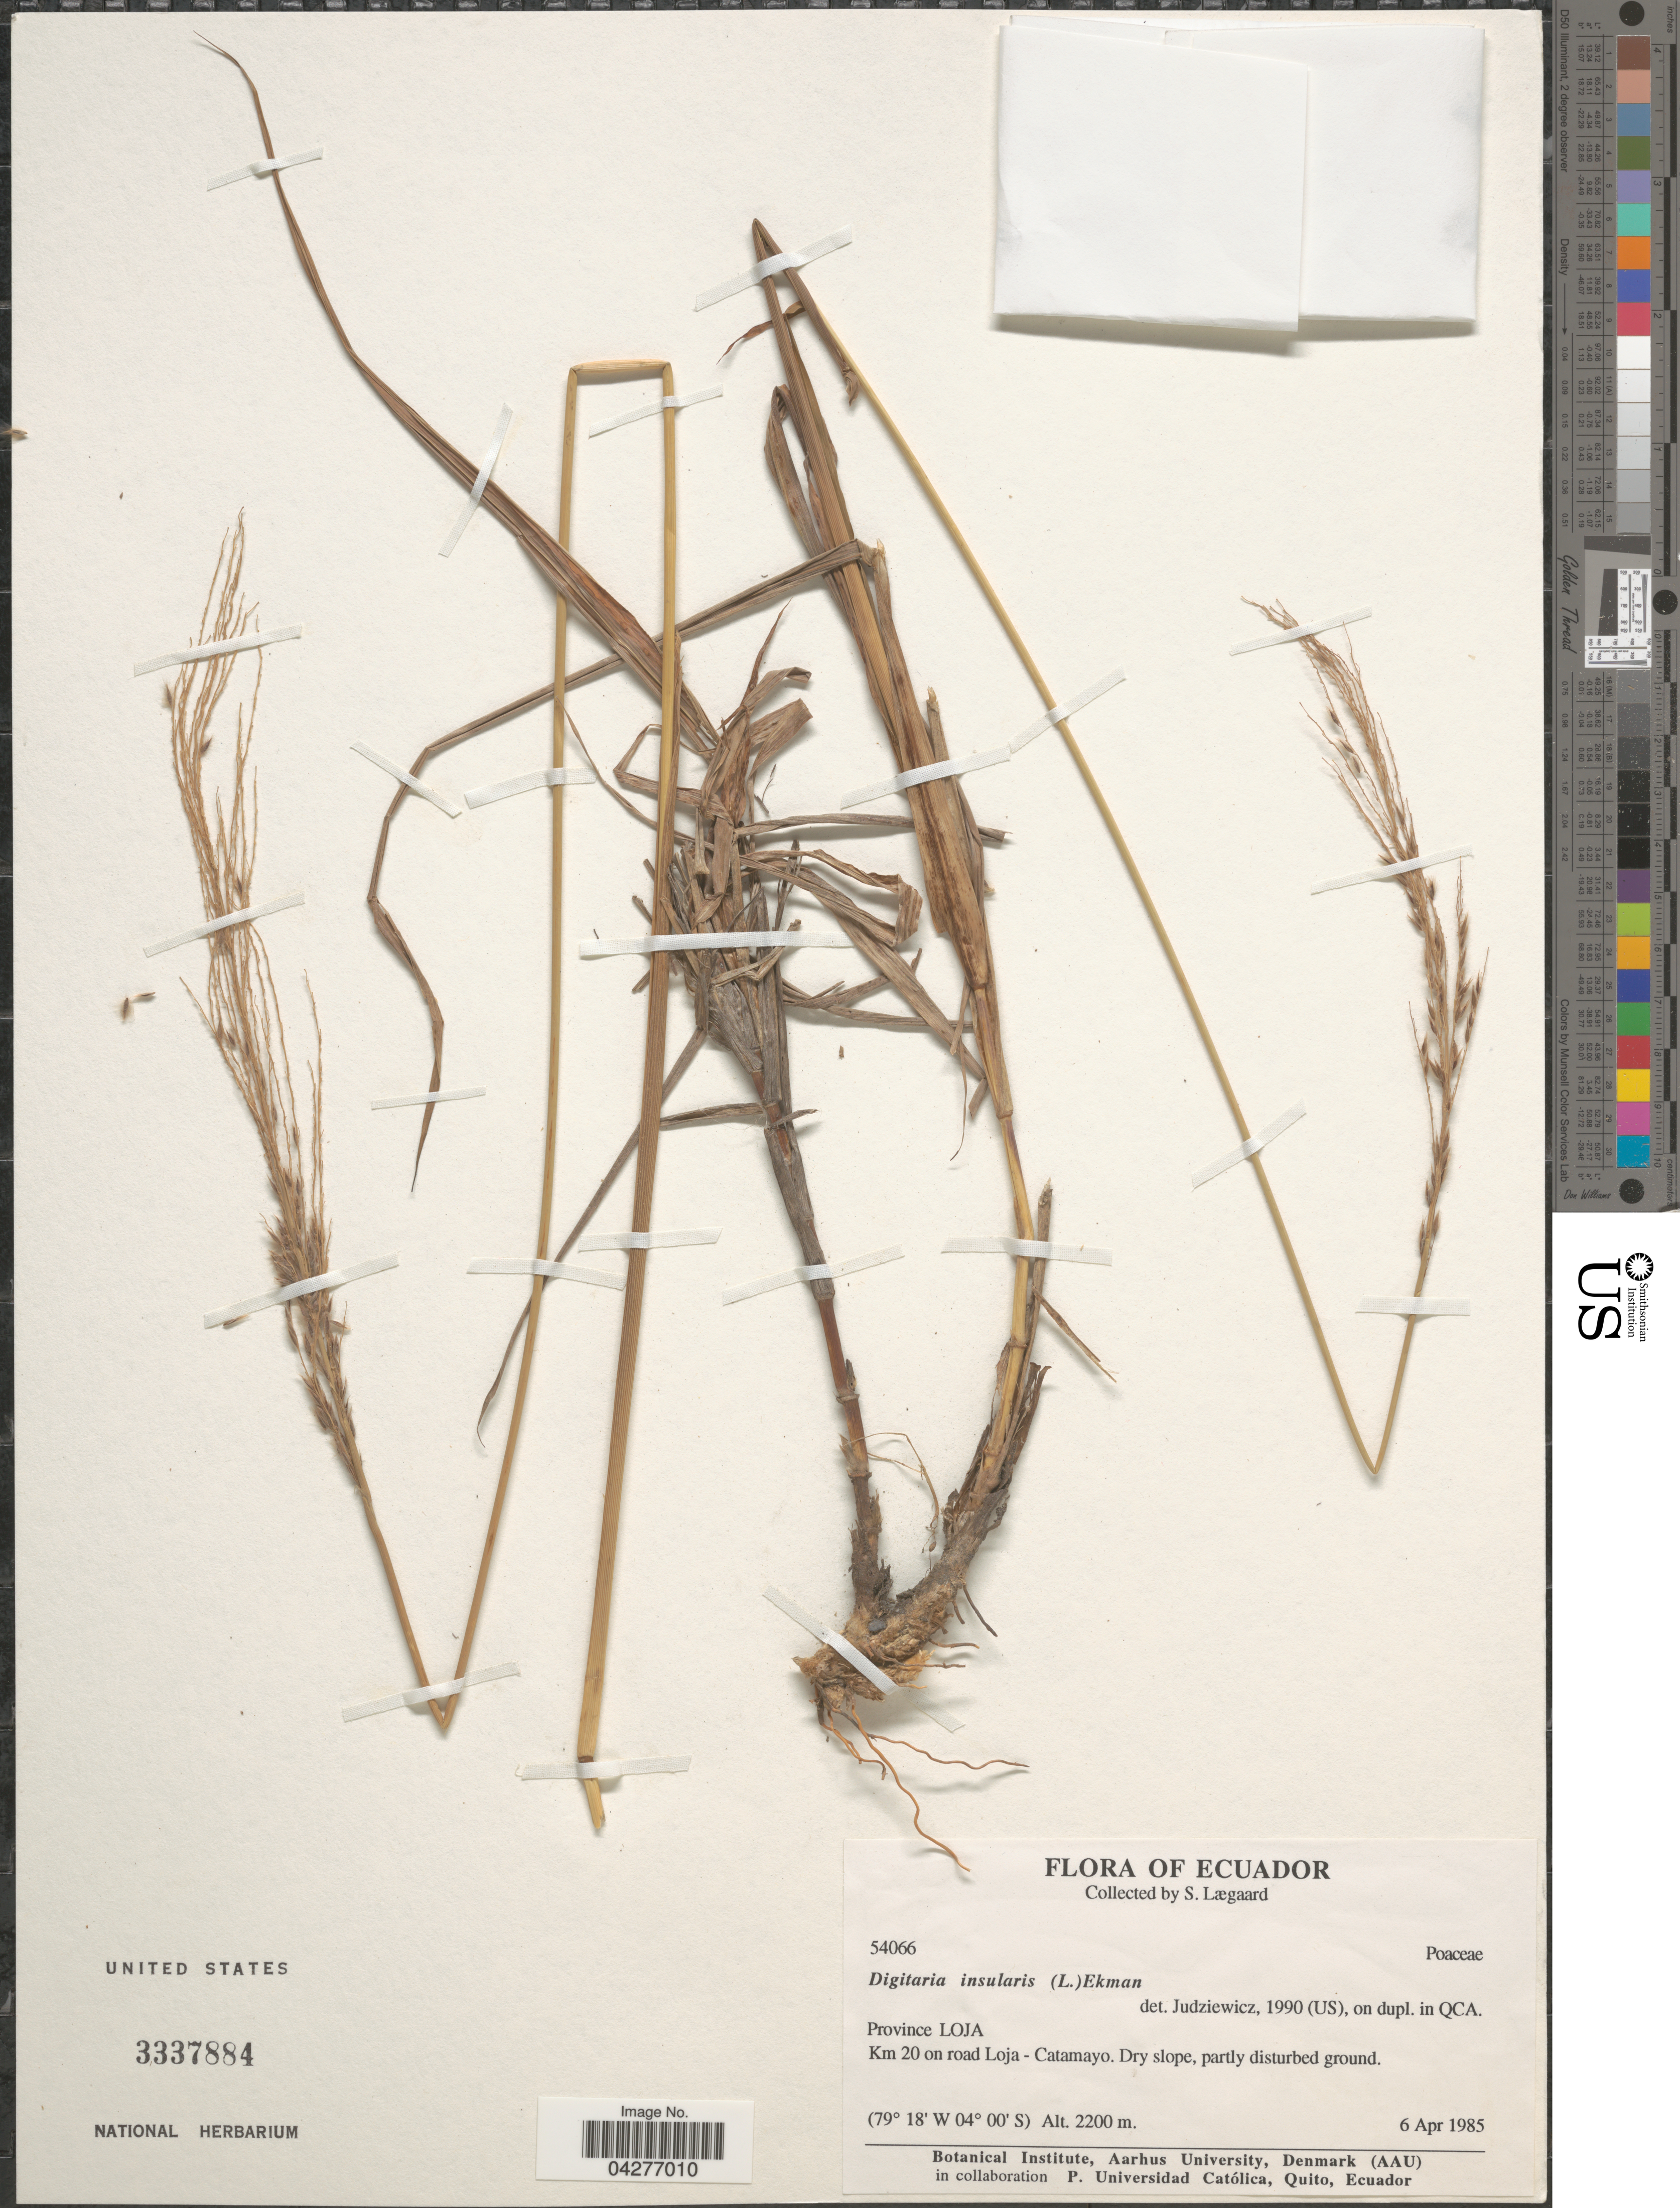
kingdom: Plantae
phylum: Tracheophyta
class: Liliopsida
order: Poales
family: Poaceae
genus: Digitaria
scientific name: Digitaria insularis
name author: (L.) Fedde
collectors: S. Lægaard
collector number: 54066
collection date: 1985-04-06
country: Ecuador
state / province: Loja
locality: Km 20 on road Loja - Catamayo.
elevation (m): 2200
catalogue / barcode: US 3337884